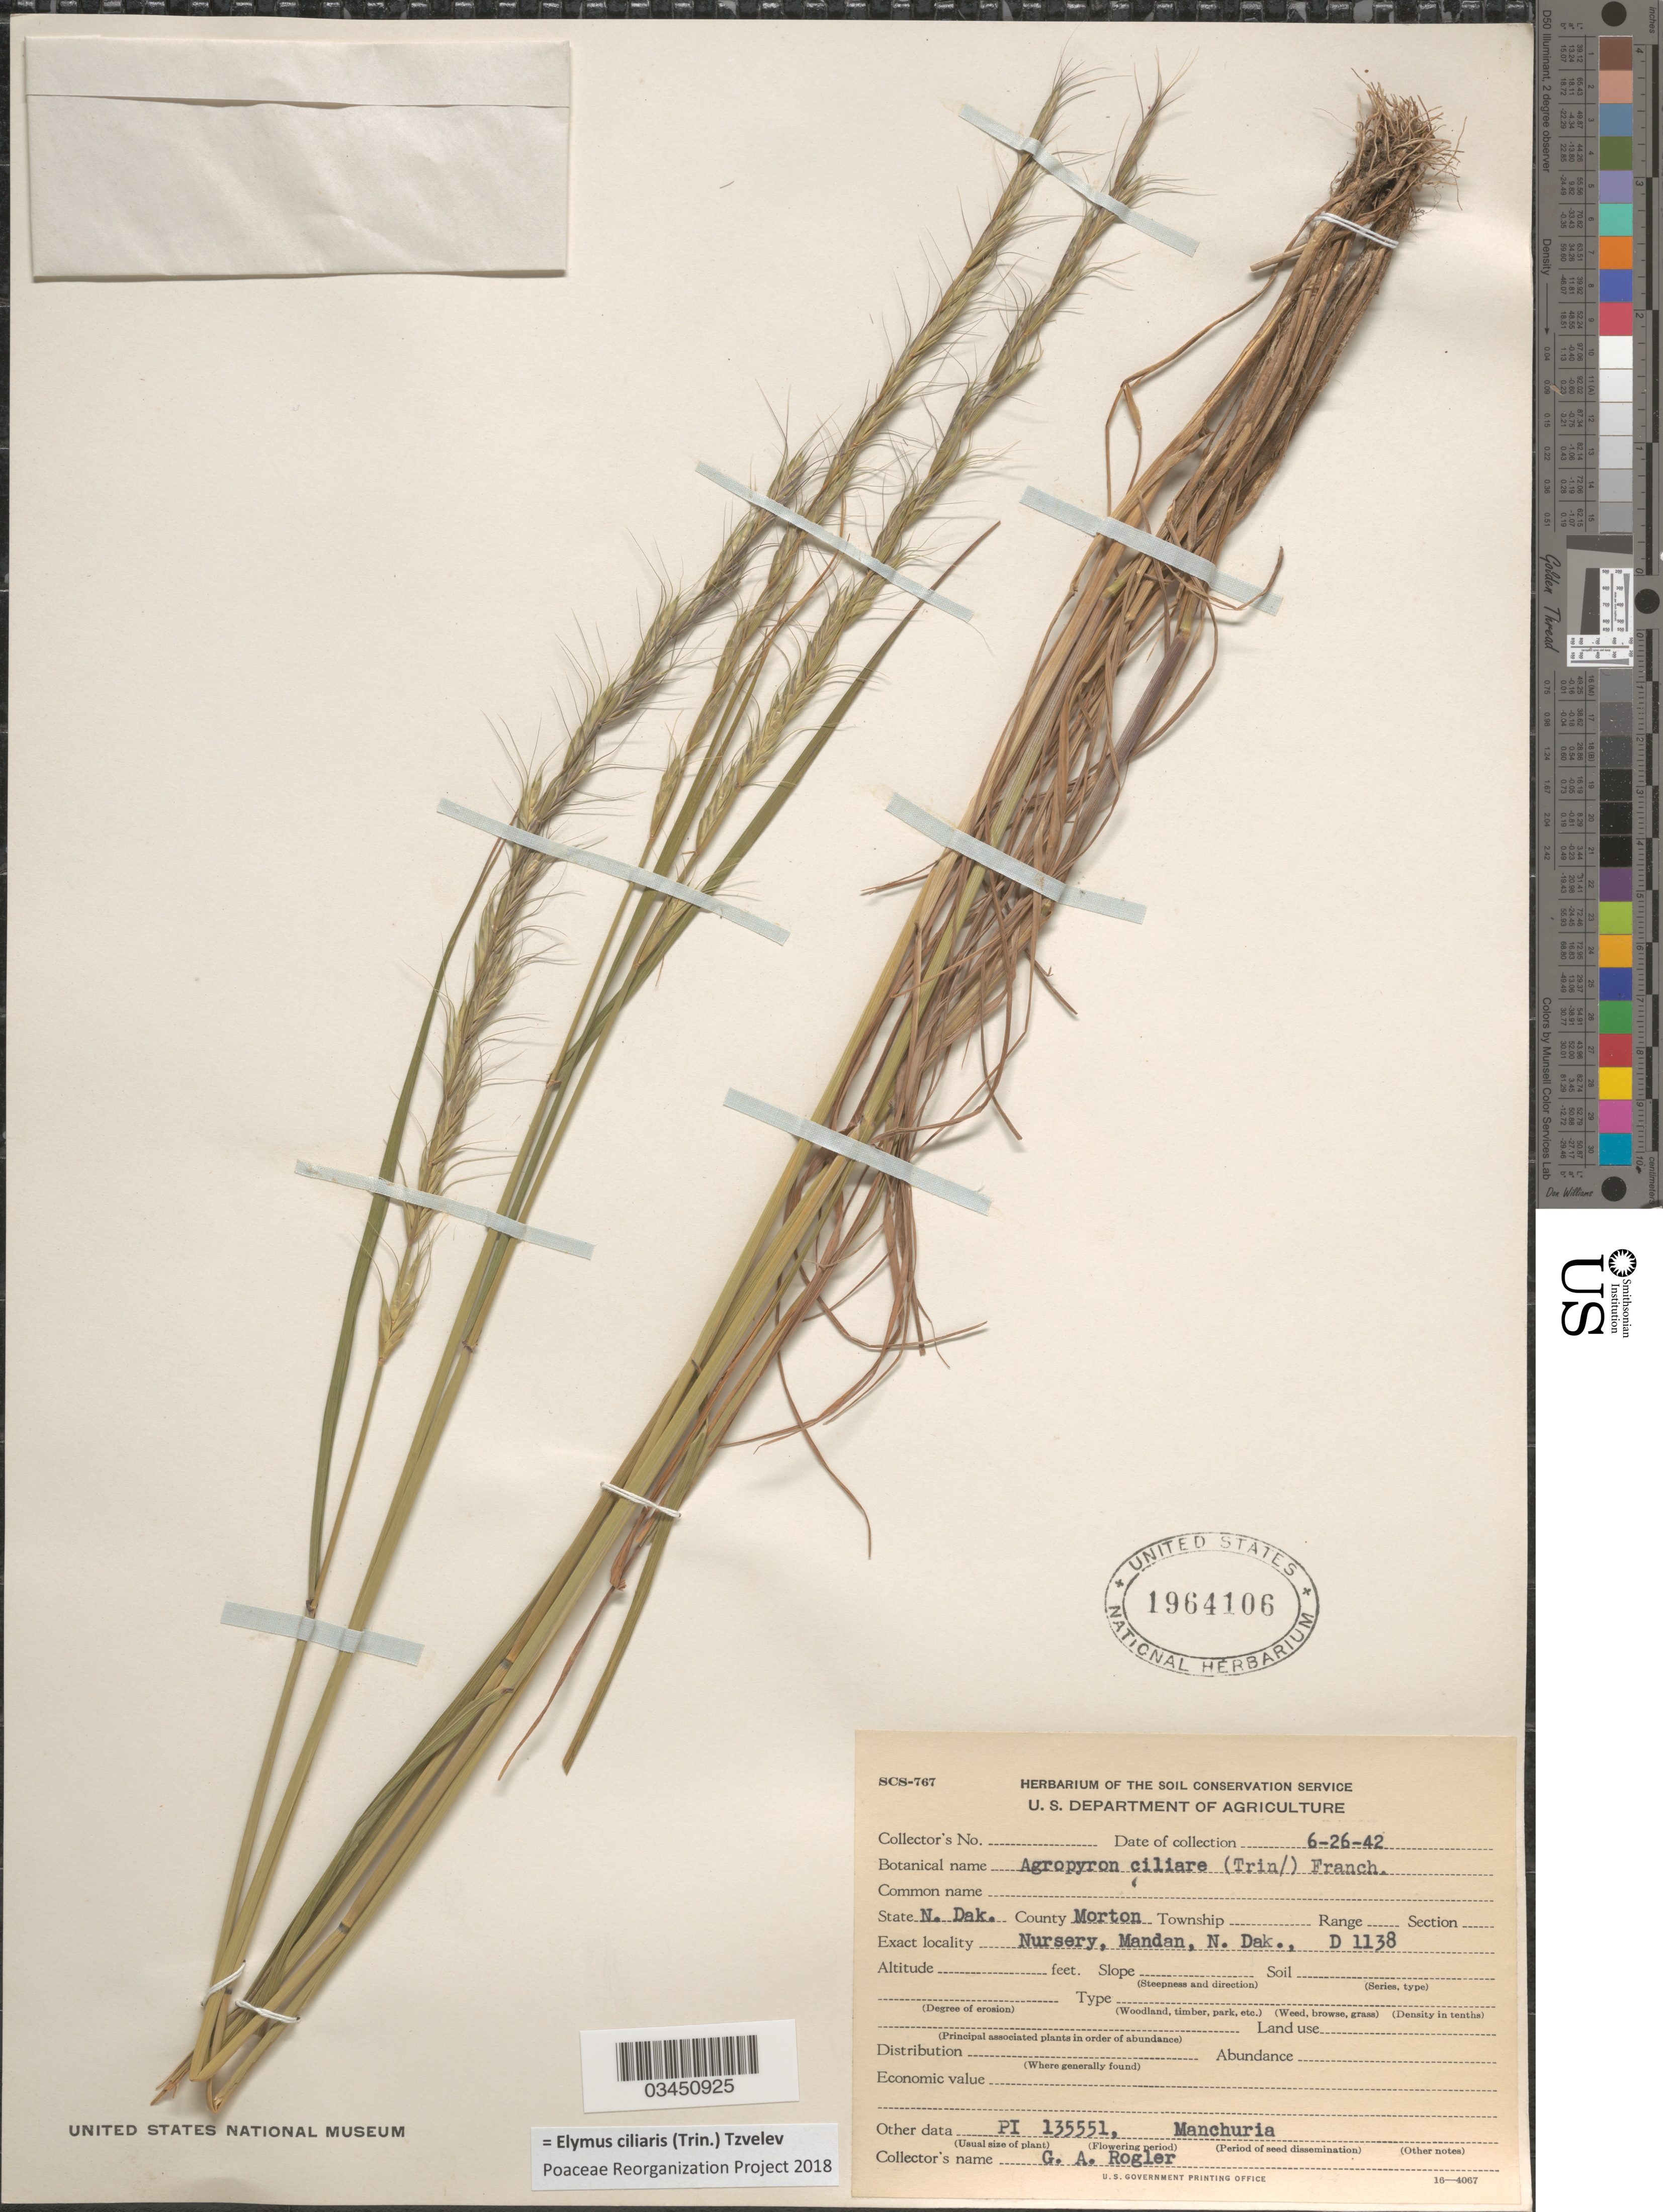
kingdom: Plantae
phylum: Tracheophyta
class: Liliopsida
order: Poales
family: Poaceae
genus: Elymus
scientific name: Elymus ciliaris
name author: (Trin.) Tzvelev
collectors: G. Rogler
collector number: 135551?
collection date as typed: Transcribed d/m/y: 26/6/42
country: United States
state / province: North Dakota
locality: PI 135551, Manchuria.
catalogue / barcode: US 1964106